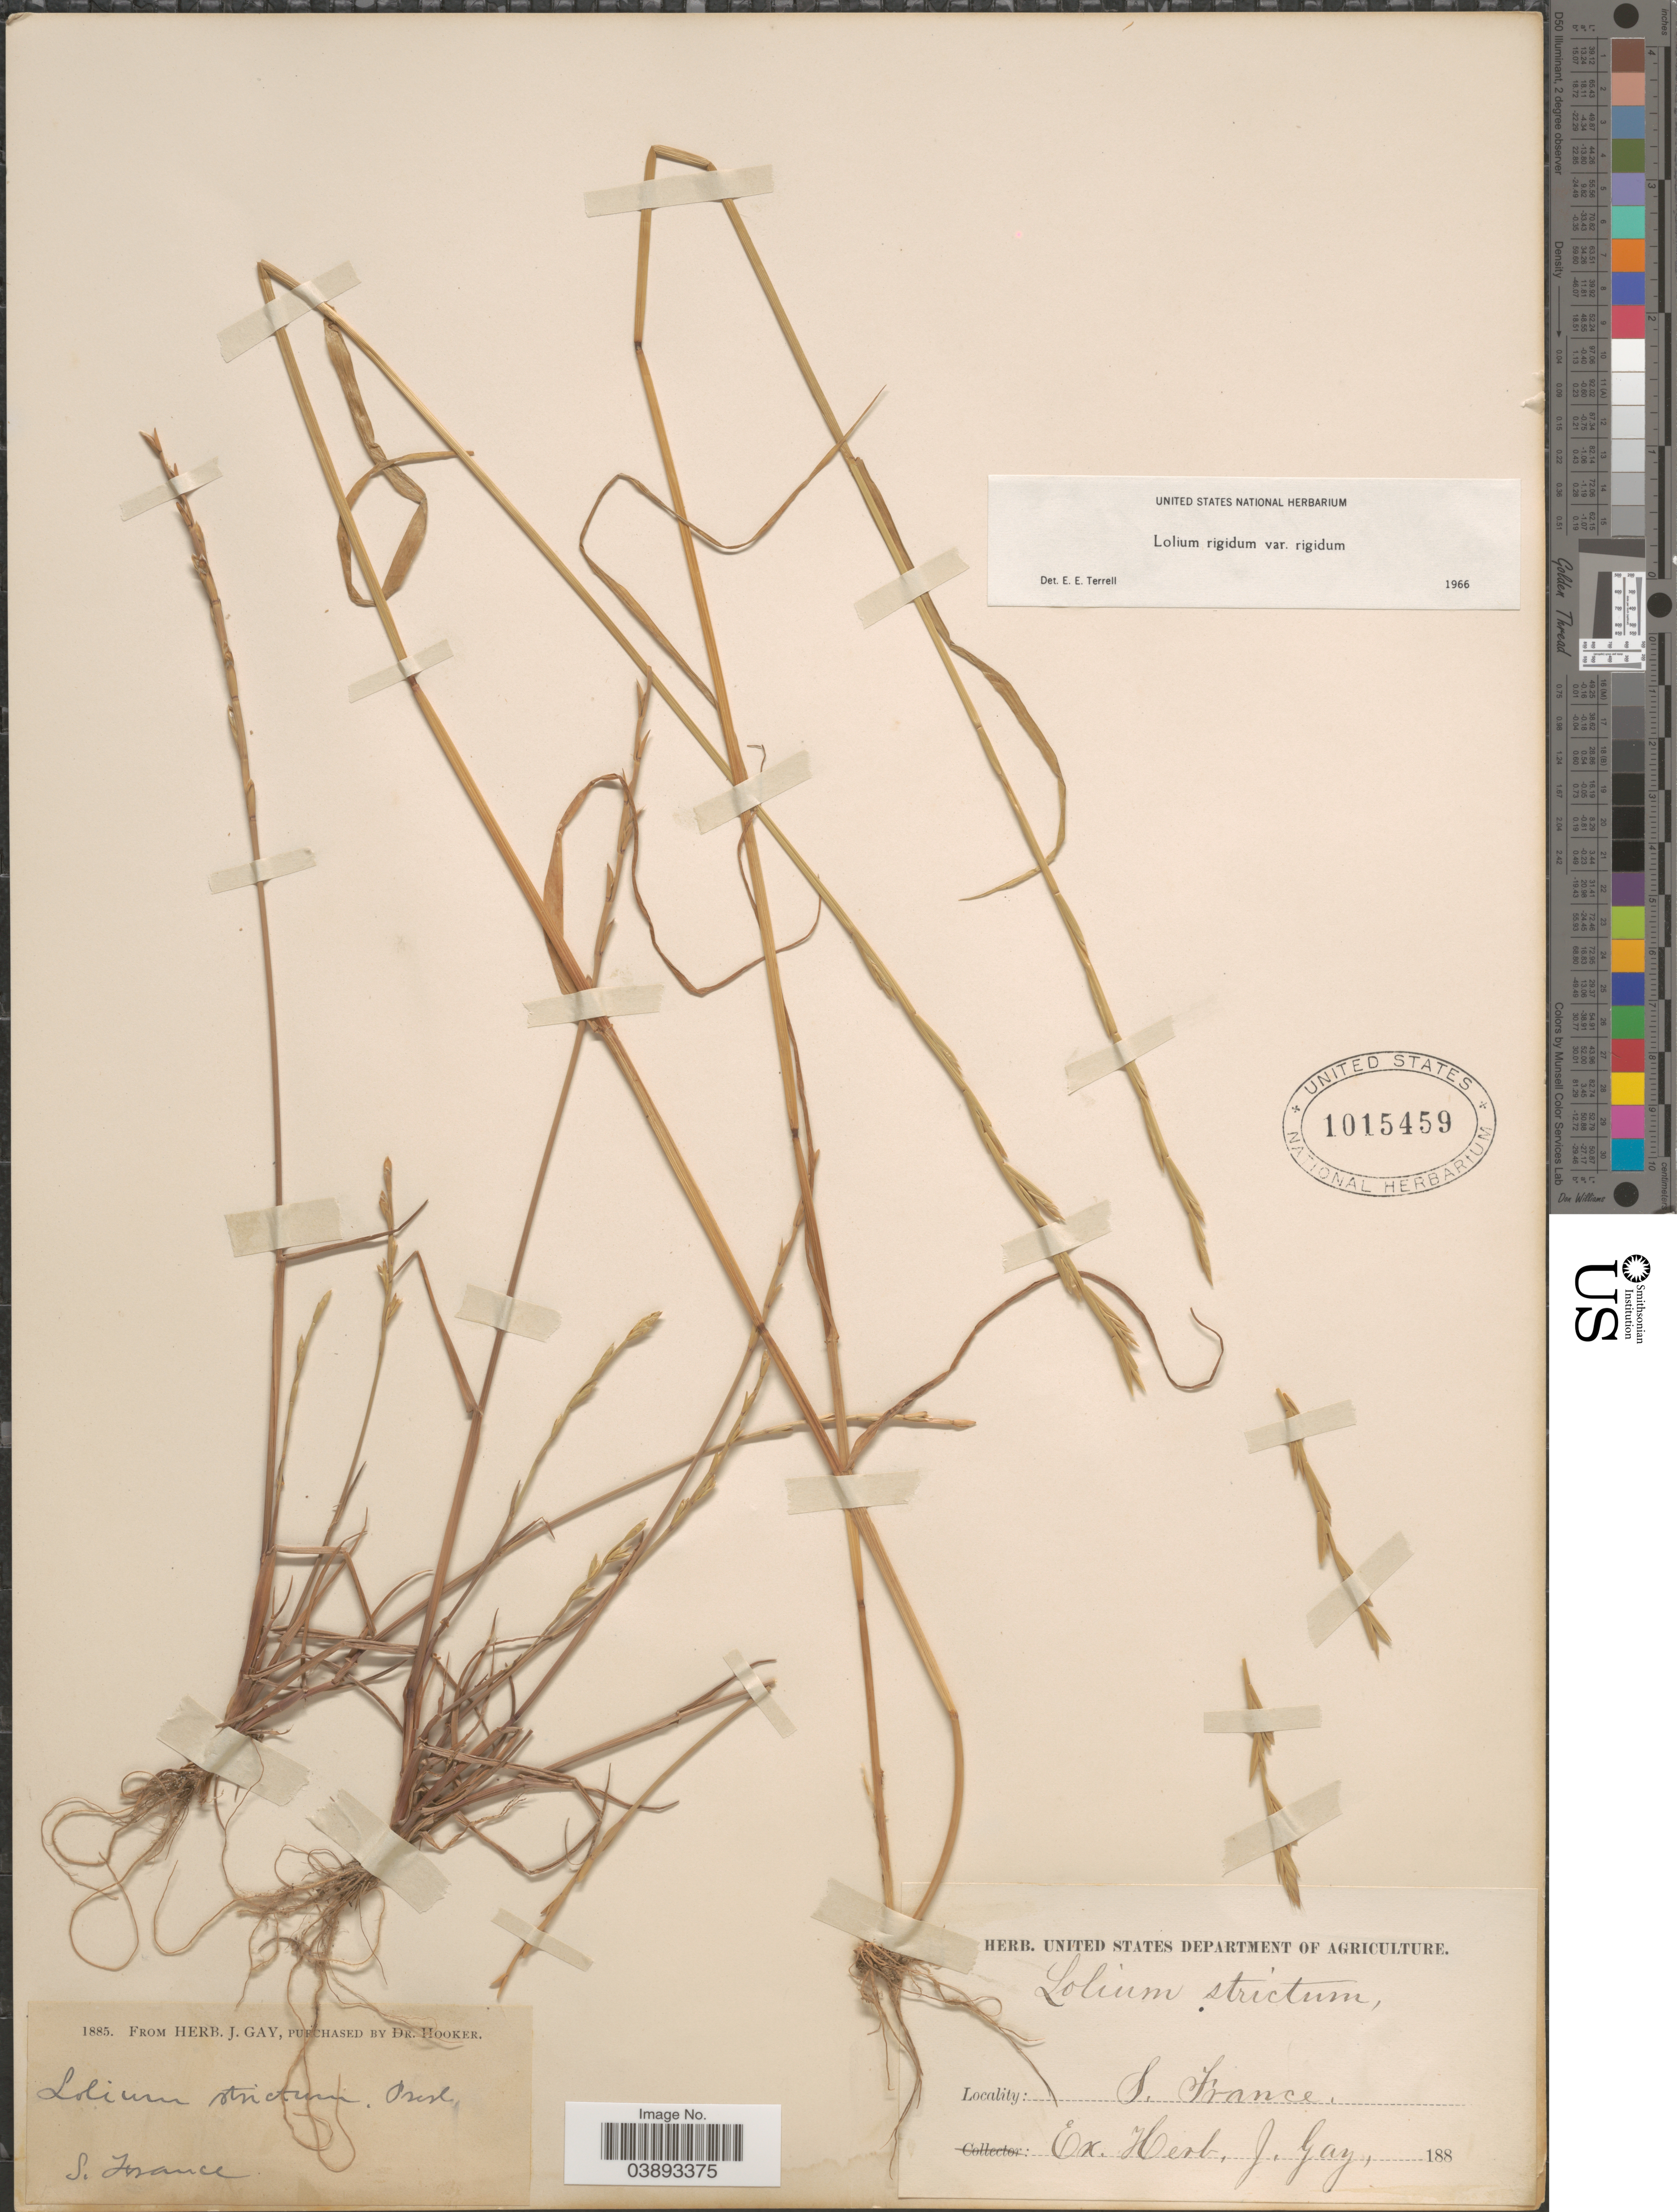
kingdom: Plantae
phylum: Tracheophyta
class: Liliopsida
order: Poales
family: Poaceae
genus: Lolium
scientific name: Lolium rigidum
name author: Gaudin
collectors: ex herb. J. Gay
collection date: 1885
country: France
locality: S. France.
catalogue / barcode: US 1015459